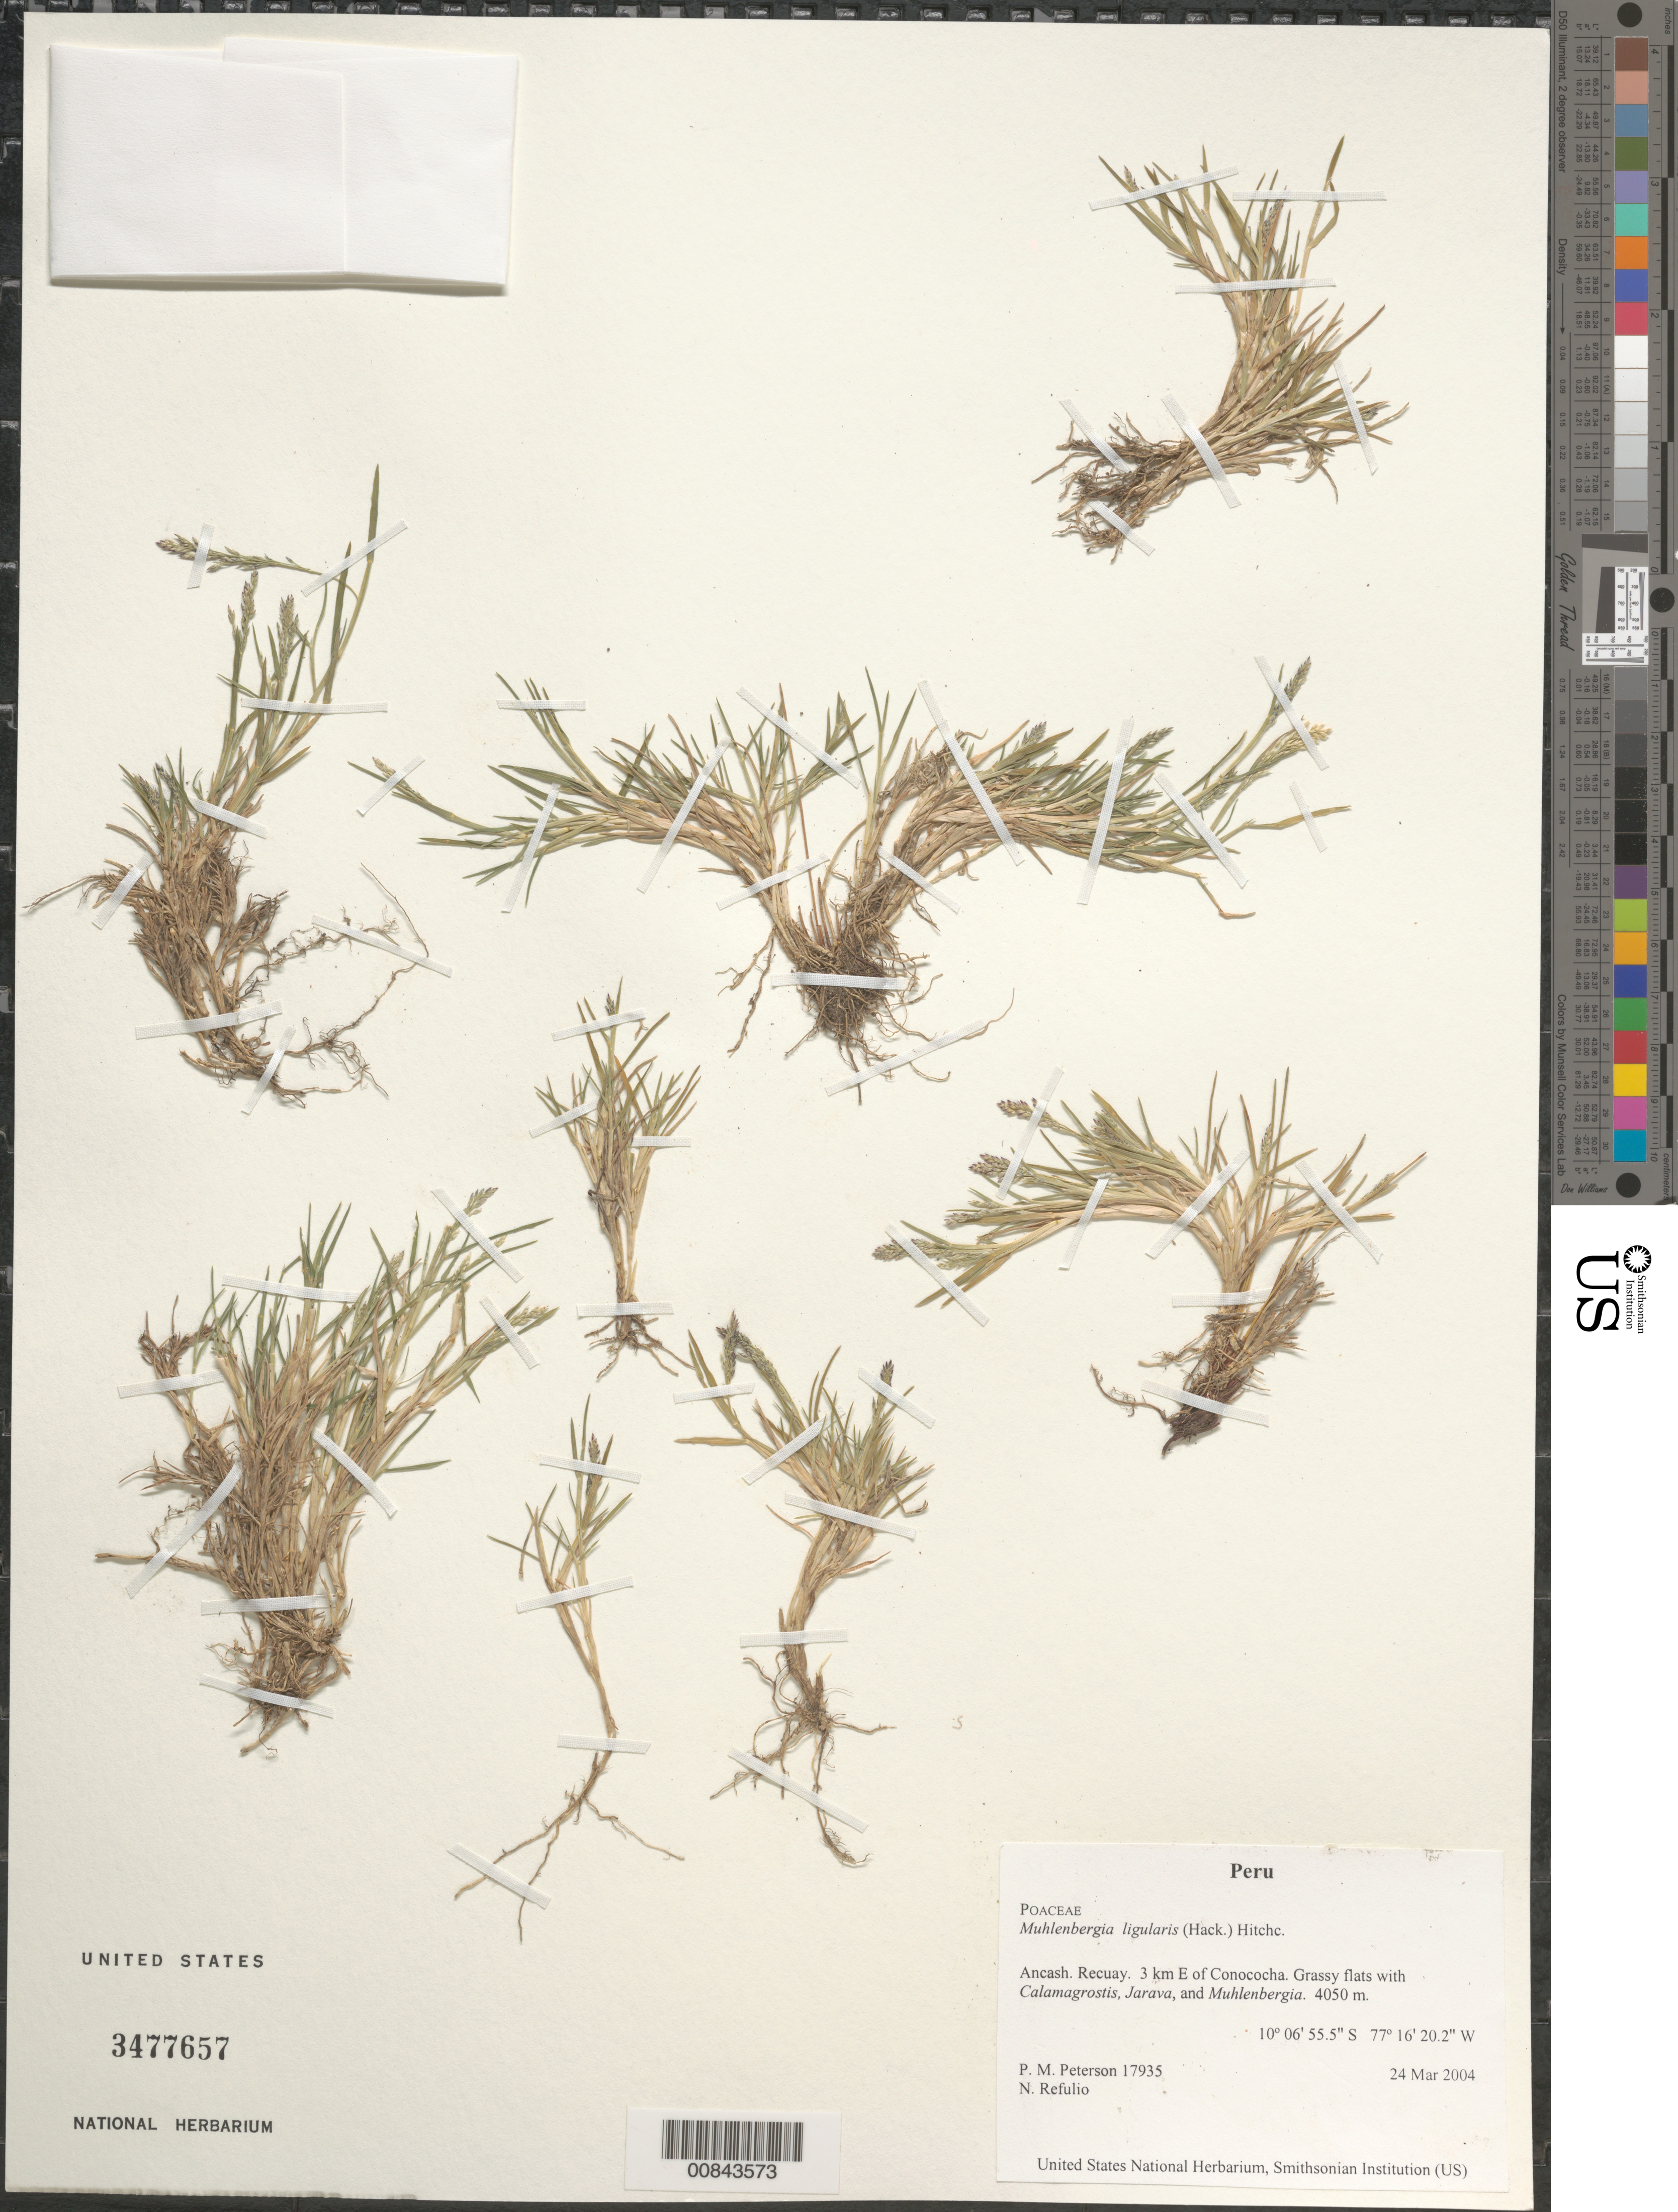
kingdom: Plantae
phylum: Tracheophyta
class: Liliopsida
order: Poales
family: Poaceae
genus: Muhlenbergia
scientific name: Muhlenbergia ligularis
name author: (Hack.) Hitchc.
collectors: P. M. Peterson & N. Refulio-Rodríguez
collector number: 17935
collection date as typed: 24 Mar 2004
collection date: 2004-03-24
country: Peru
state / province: Ancash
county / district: Recuay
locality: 3 km E of Conococha. Grassy flats with Calamagrostis, Jarava, and Muhlenbergia.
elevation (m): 4050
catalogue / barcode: US 3477657